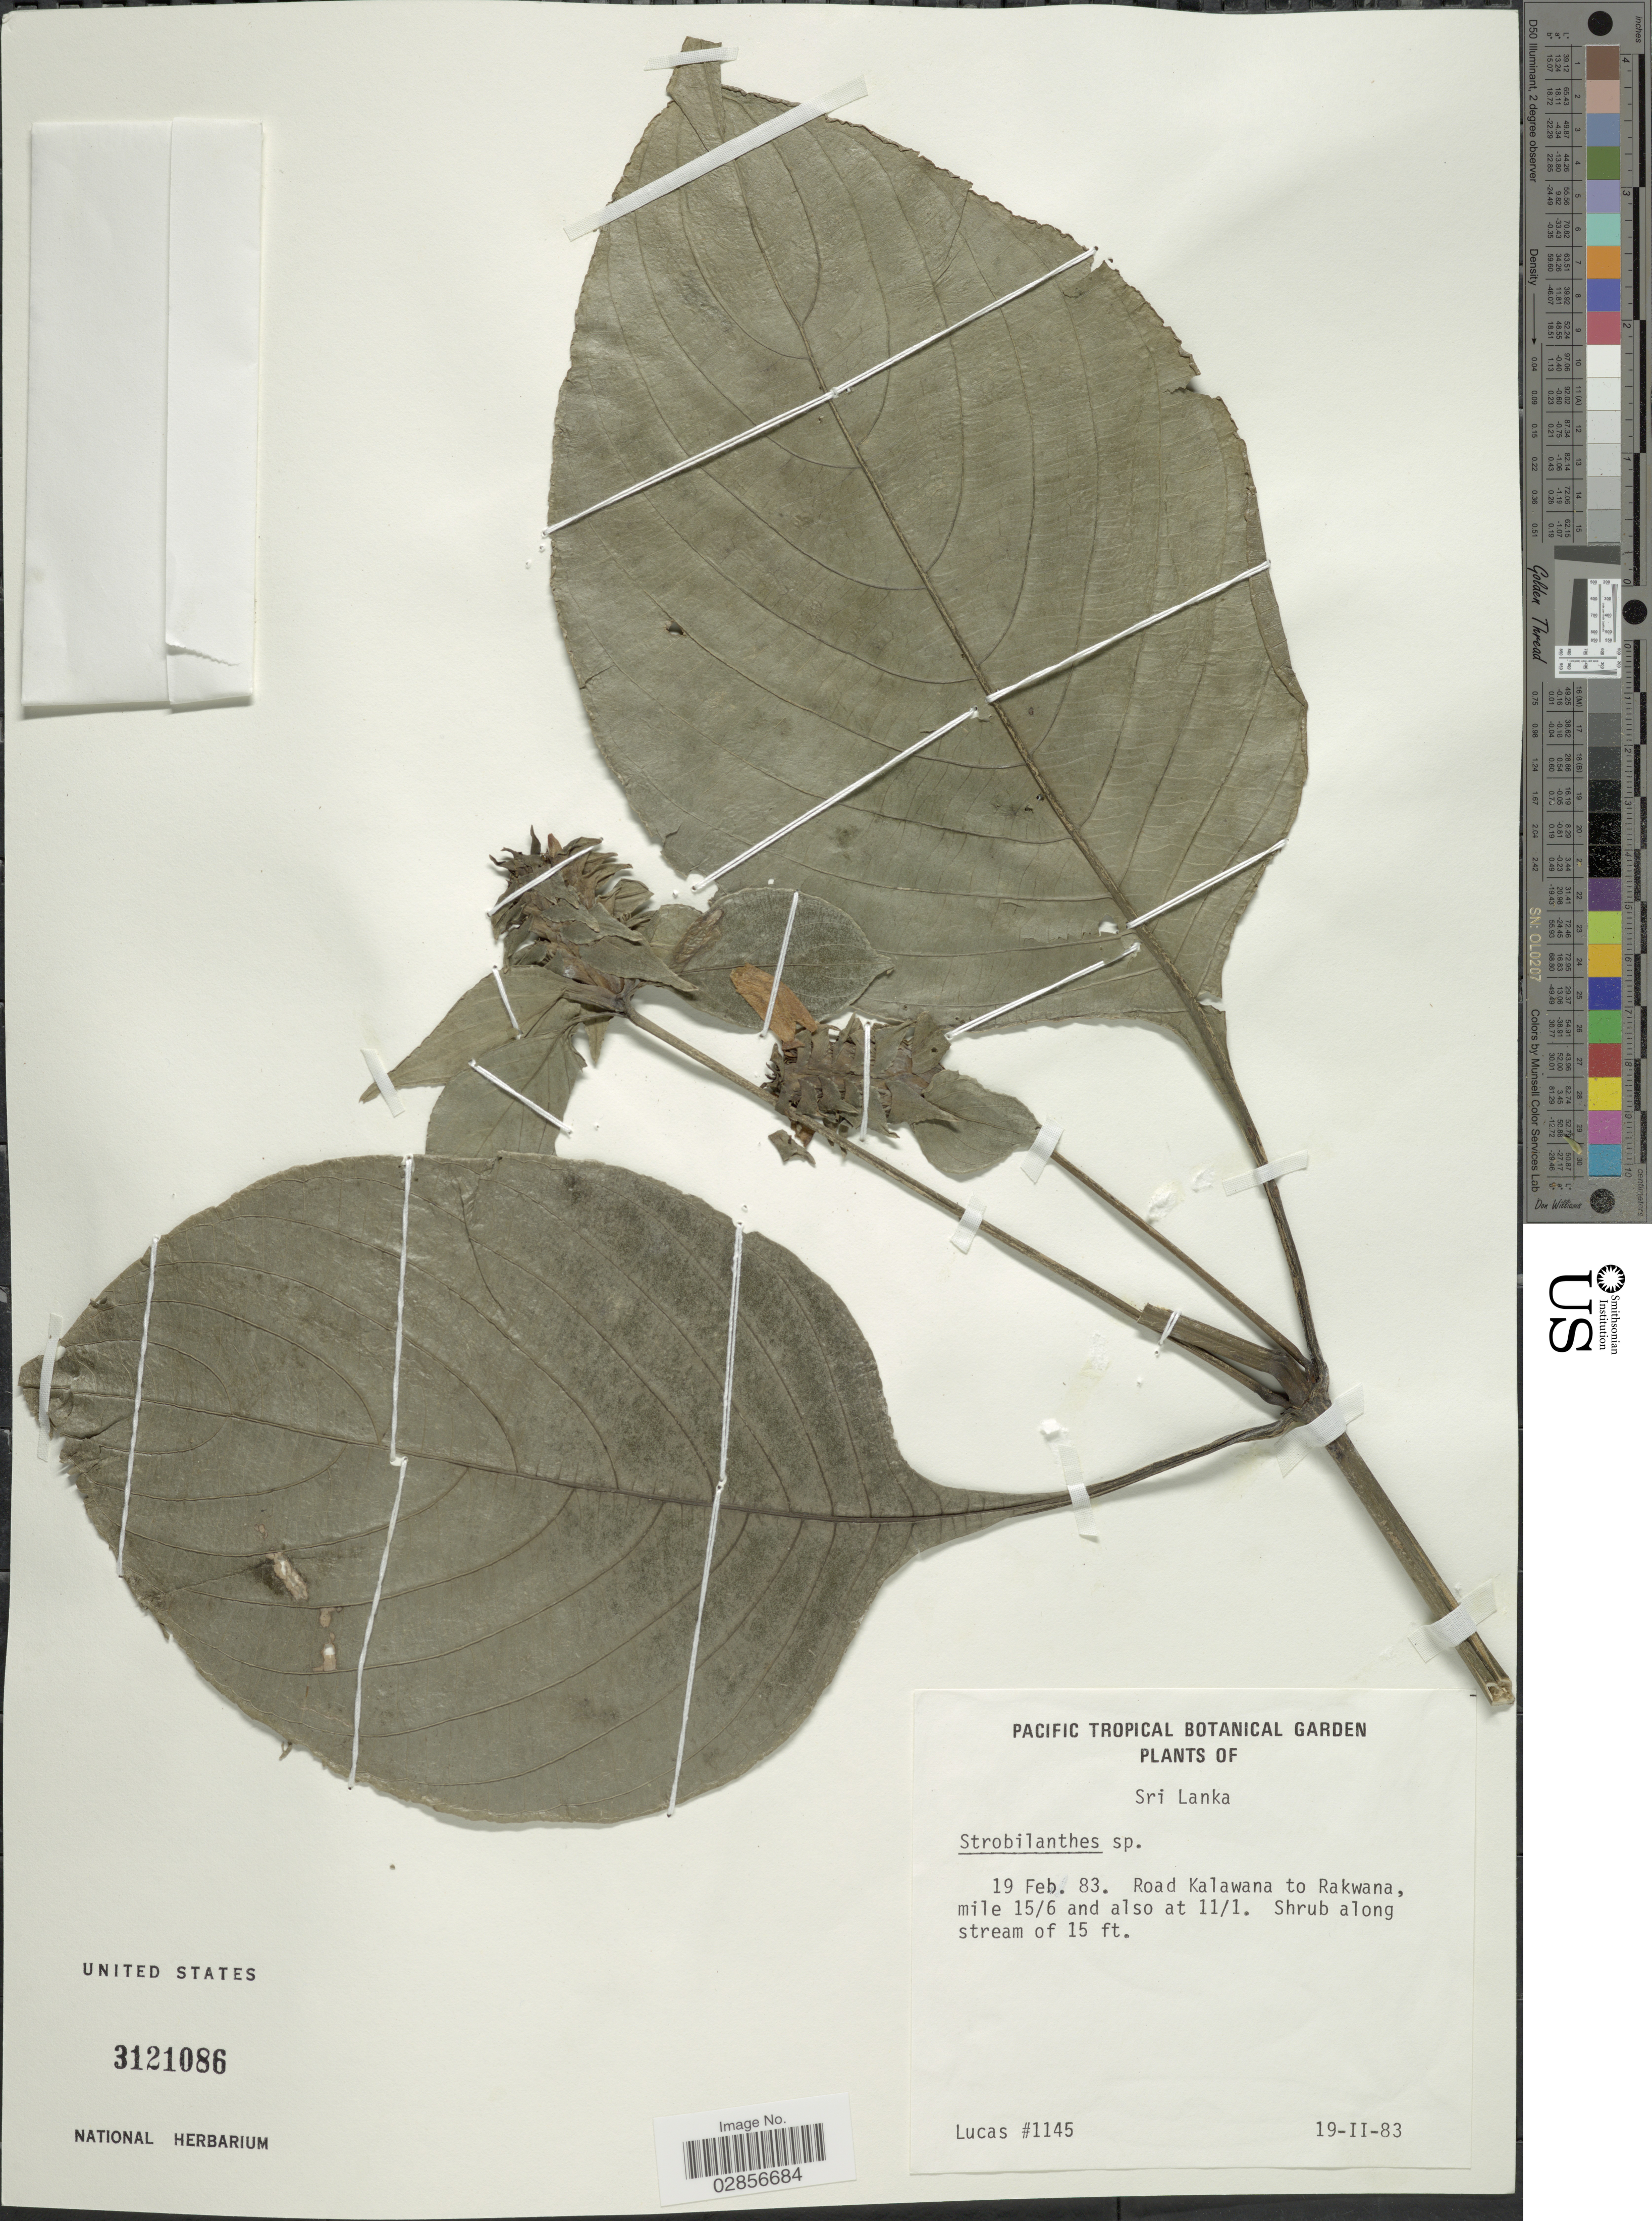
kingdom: Plantae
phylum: Tracheophyta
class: Magnoliopsida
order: Lamiales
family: Acanthaceae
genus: Strobilanthes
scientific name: Strobilanthes sp.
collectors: Lucas, --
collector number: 1145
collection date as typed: Transcribed d/m/y: 19/2/83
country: Sri Lanka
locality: Road Kalawana to Rakwana, mile 15/16 and also at 11/1.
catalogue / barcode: US 3121086